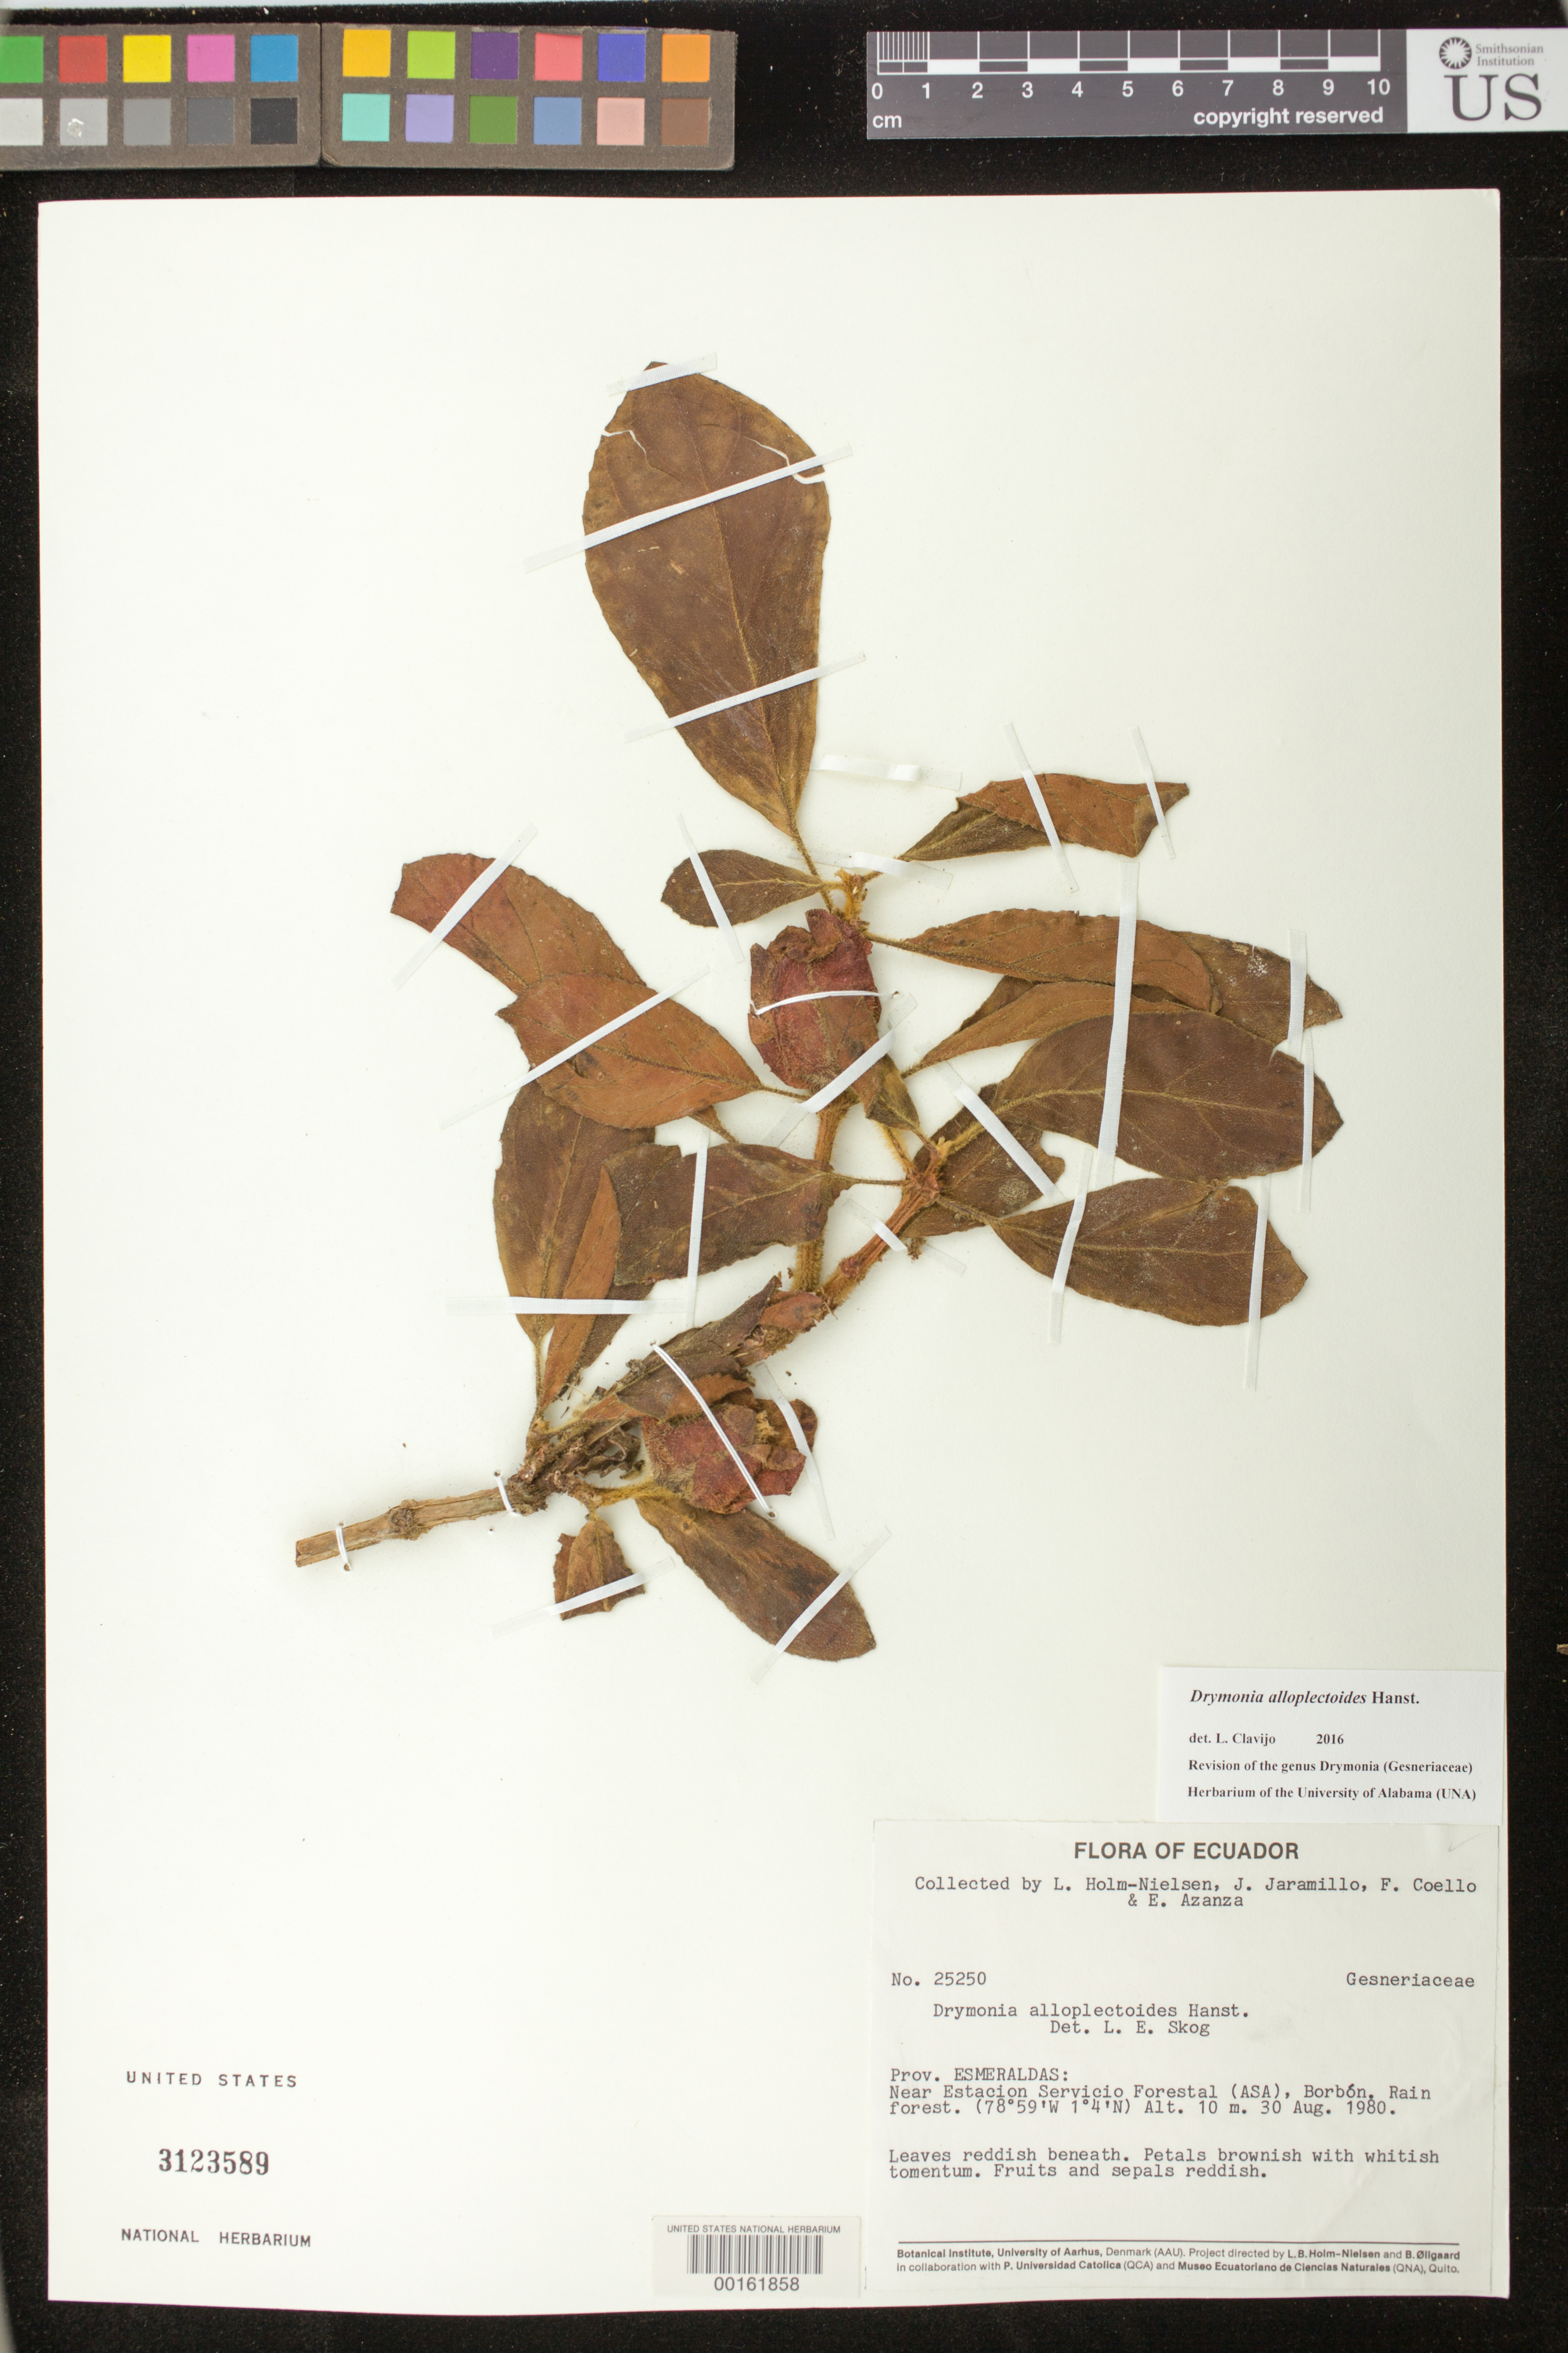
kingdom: Plantae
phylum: Tracheophyta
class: Magnoliopsida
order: Lamiales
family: Gesneriaceae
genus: Drymonia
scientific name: Drymonia alloplectoides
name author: Hanst.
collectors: L. B. Holm-Nielsen & et al.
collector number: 25250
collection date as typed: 30 Aug 1980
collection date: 1980-08-30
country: Ecuador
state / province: Esmeraldas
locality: Near Estacion Servicio Forestal (ASA), Borbon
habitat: Rain forest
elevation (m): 10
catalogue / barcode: US 3123589